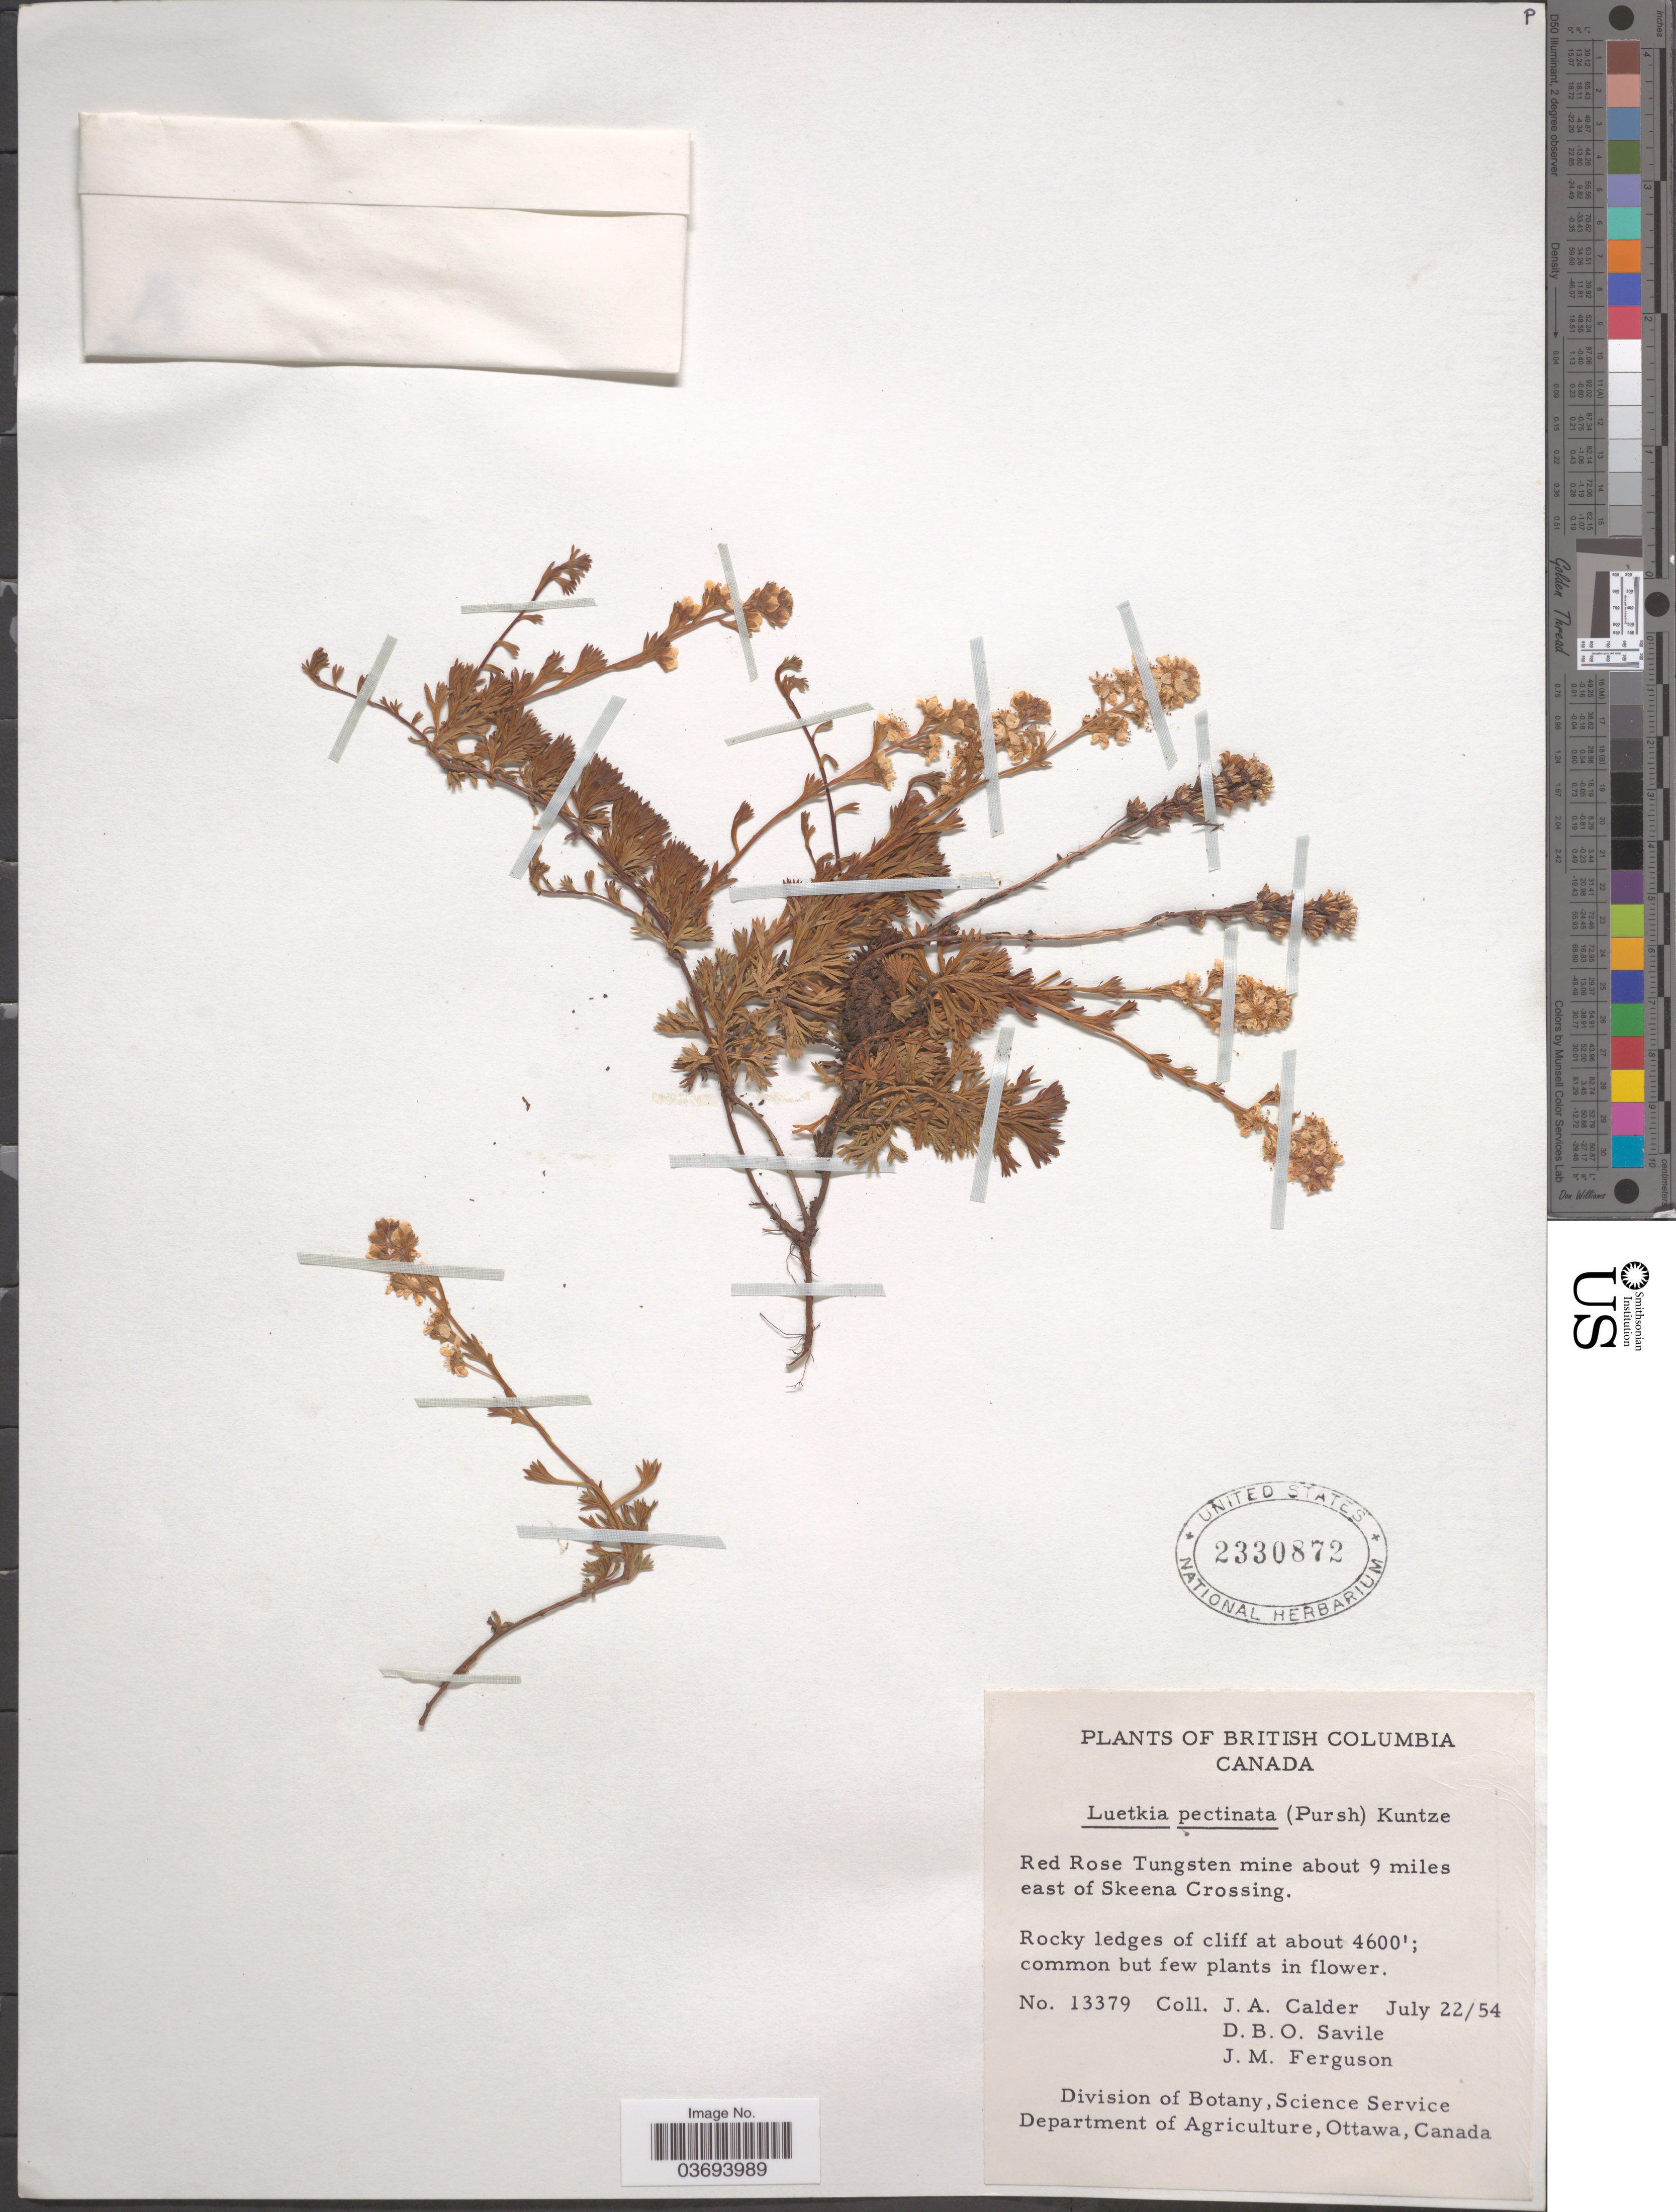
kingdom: Plantae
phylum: Tracheophyta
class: Magnoliopsida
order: Rosales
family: Rosaceae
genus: Luetkea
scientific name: Luetkea pectinata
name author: (Pursh) Kuntze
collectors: J. A. Calder, D. Savile & J. M. Ferguson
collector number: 13379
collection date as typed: Transcribed d/m/y: 22/7/54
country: Canada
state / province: British Columbia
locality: Red Rose Tungsten mine about 9 miles east of Skeena Crossing.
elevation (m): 1402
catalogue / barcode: US 2330872